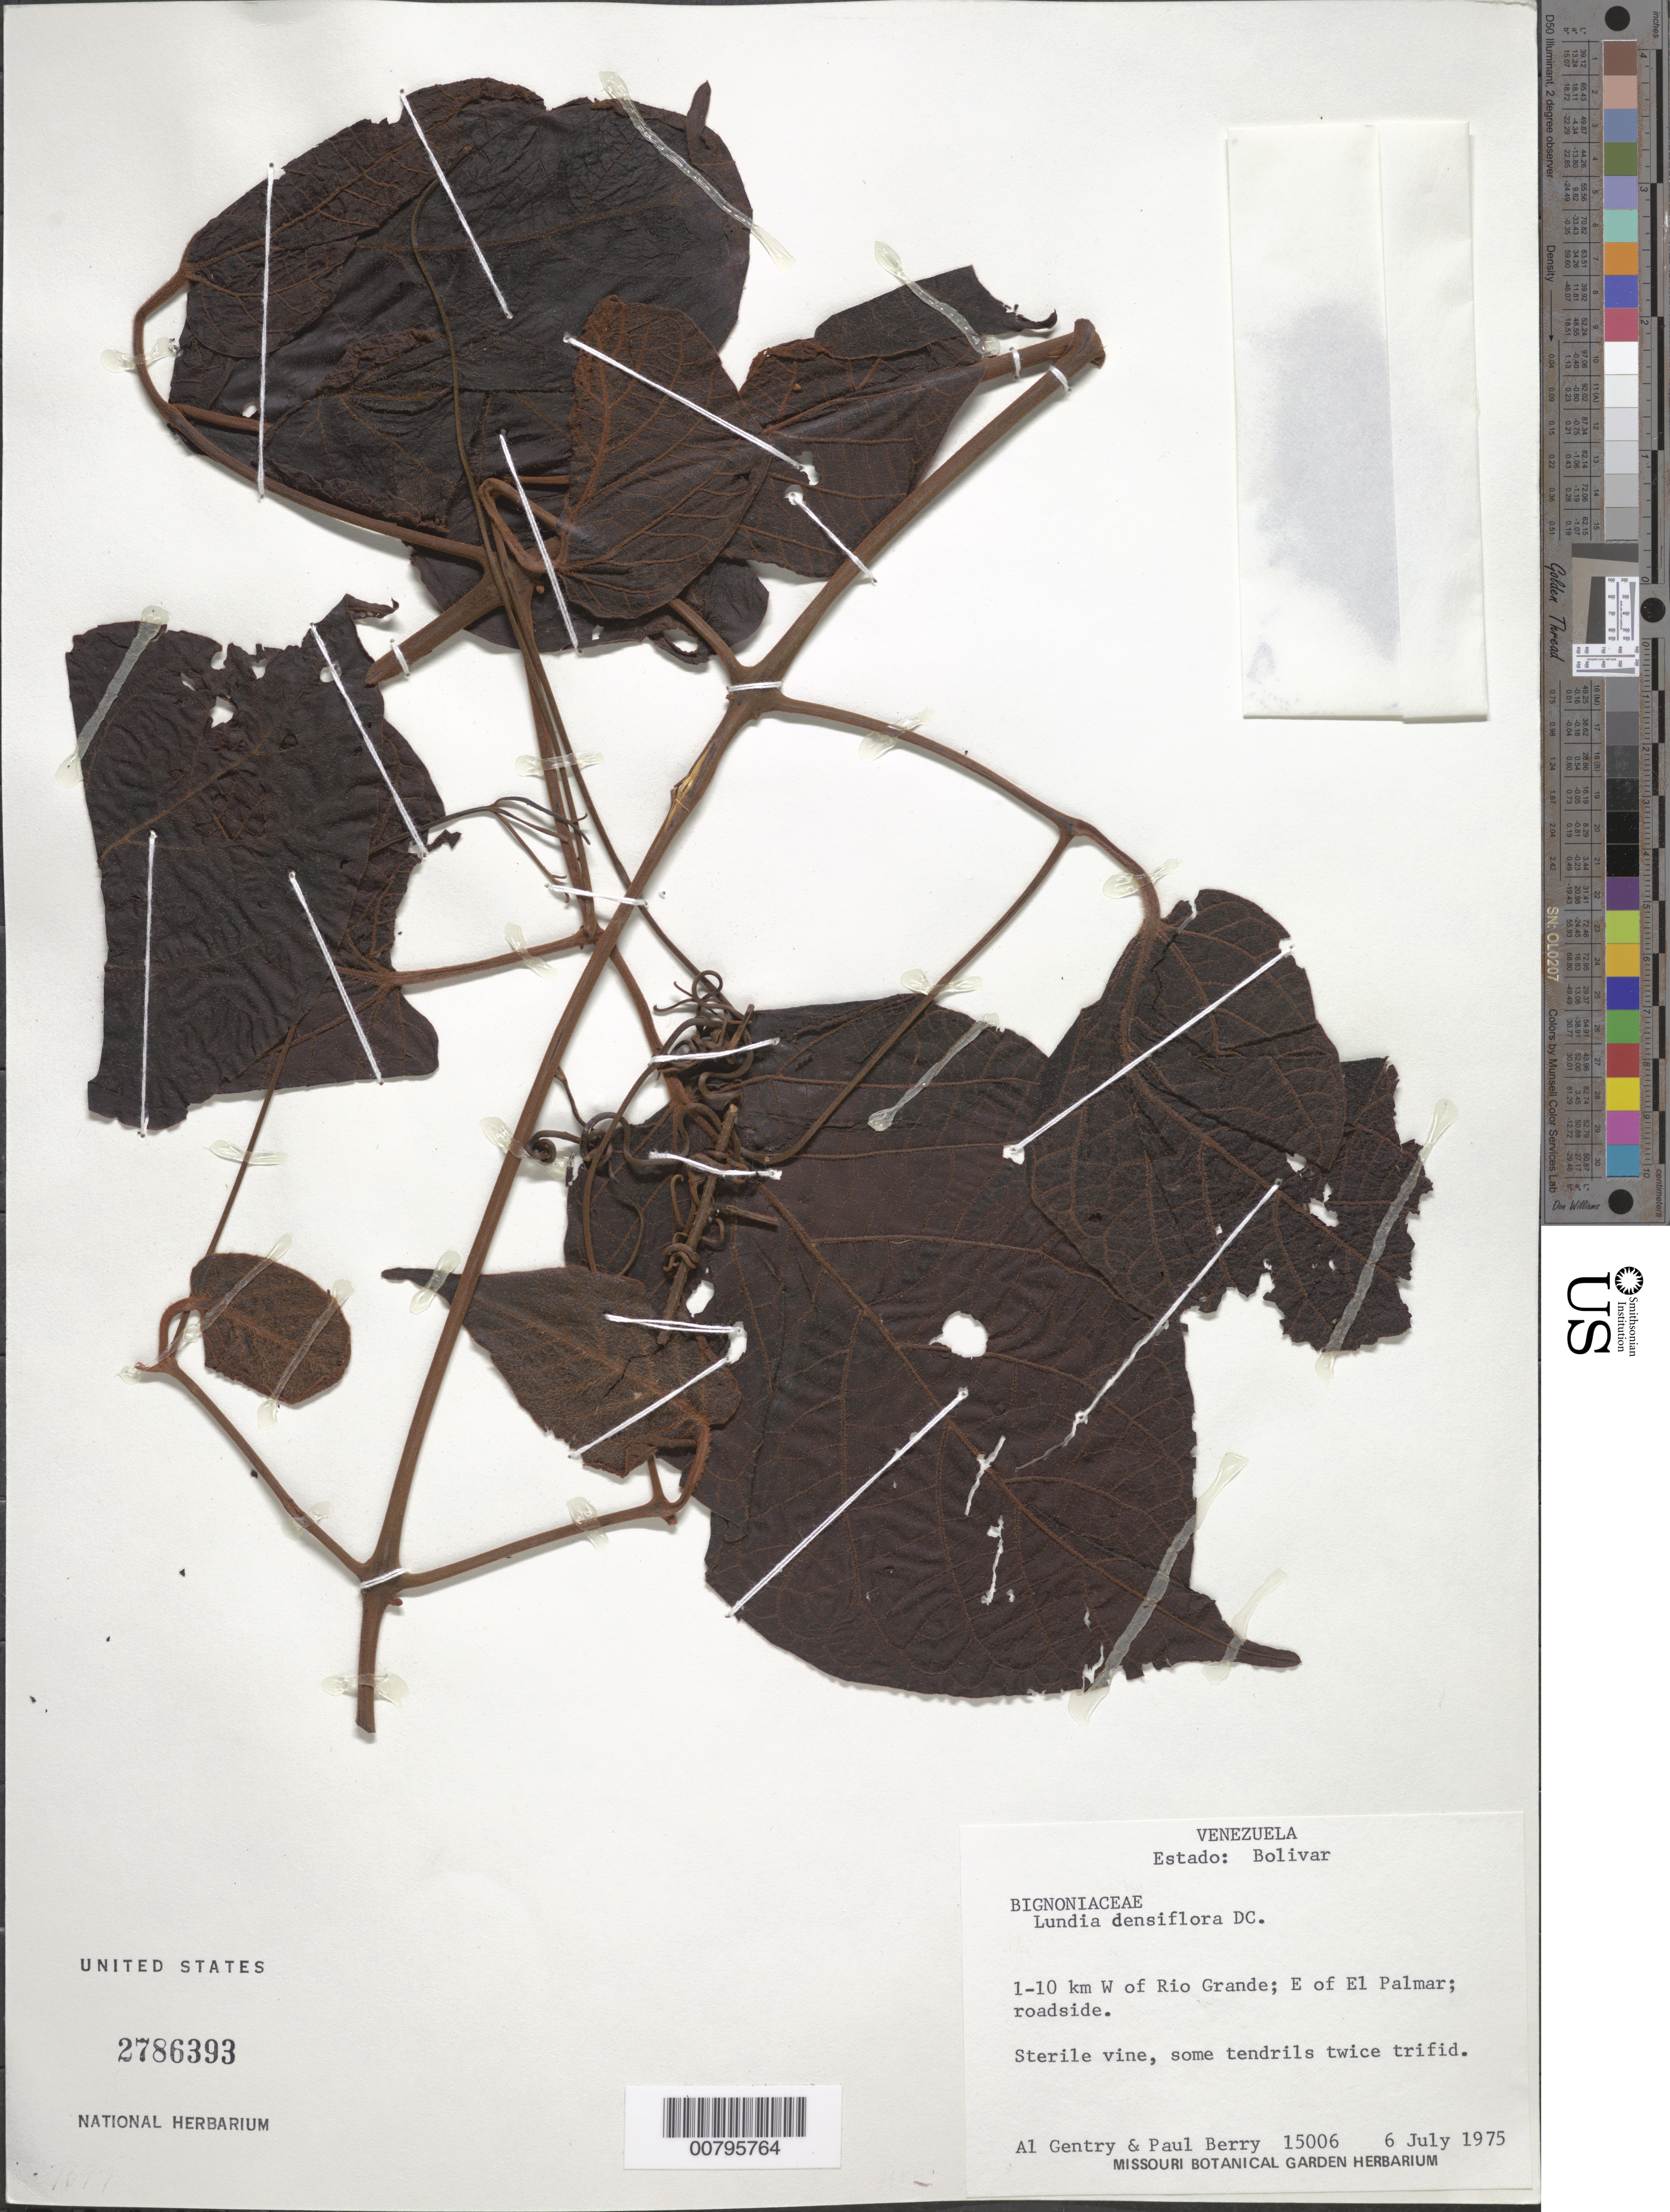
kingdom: Plantae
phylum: Tracheophyta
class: Magnoliopsida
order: Lamiales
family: Bignoniaceae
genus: Lundia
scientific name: Lundia densiflora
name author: DC.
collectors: A. H. Gentry & P. Berry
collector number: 15006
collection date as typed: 6-Jul-75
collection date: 1975-07-06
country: Venezuela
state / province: Bolívar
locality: Río Grande, 1-10 km W of río and E of El Palmar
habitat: Roadside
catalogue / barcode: US 2786393